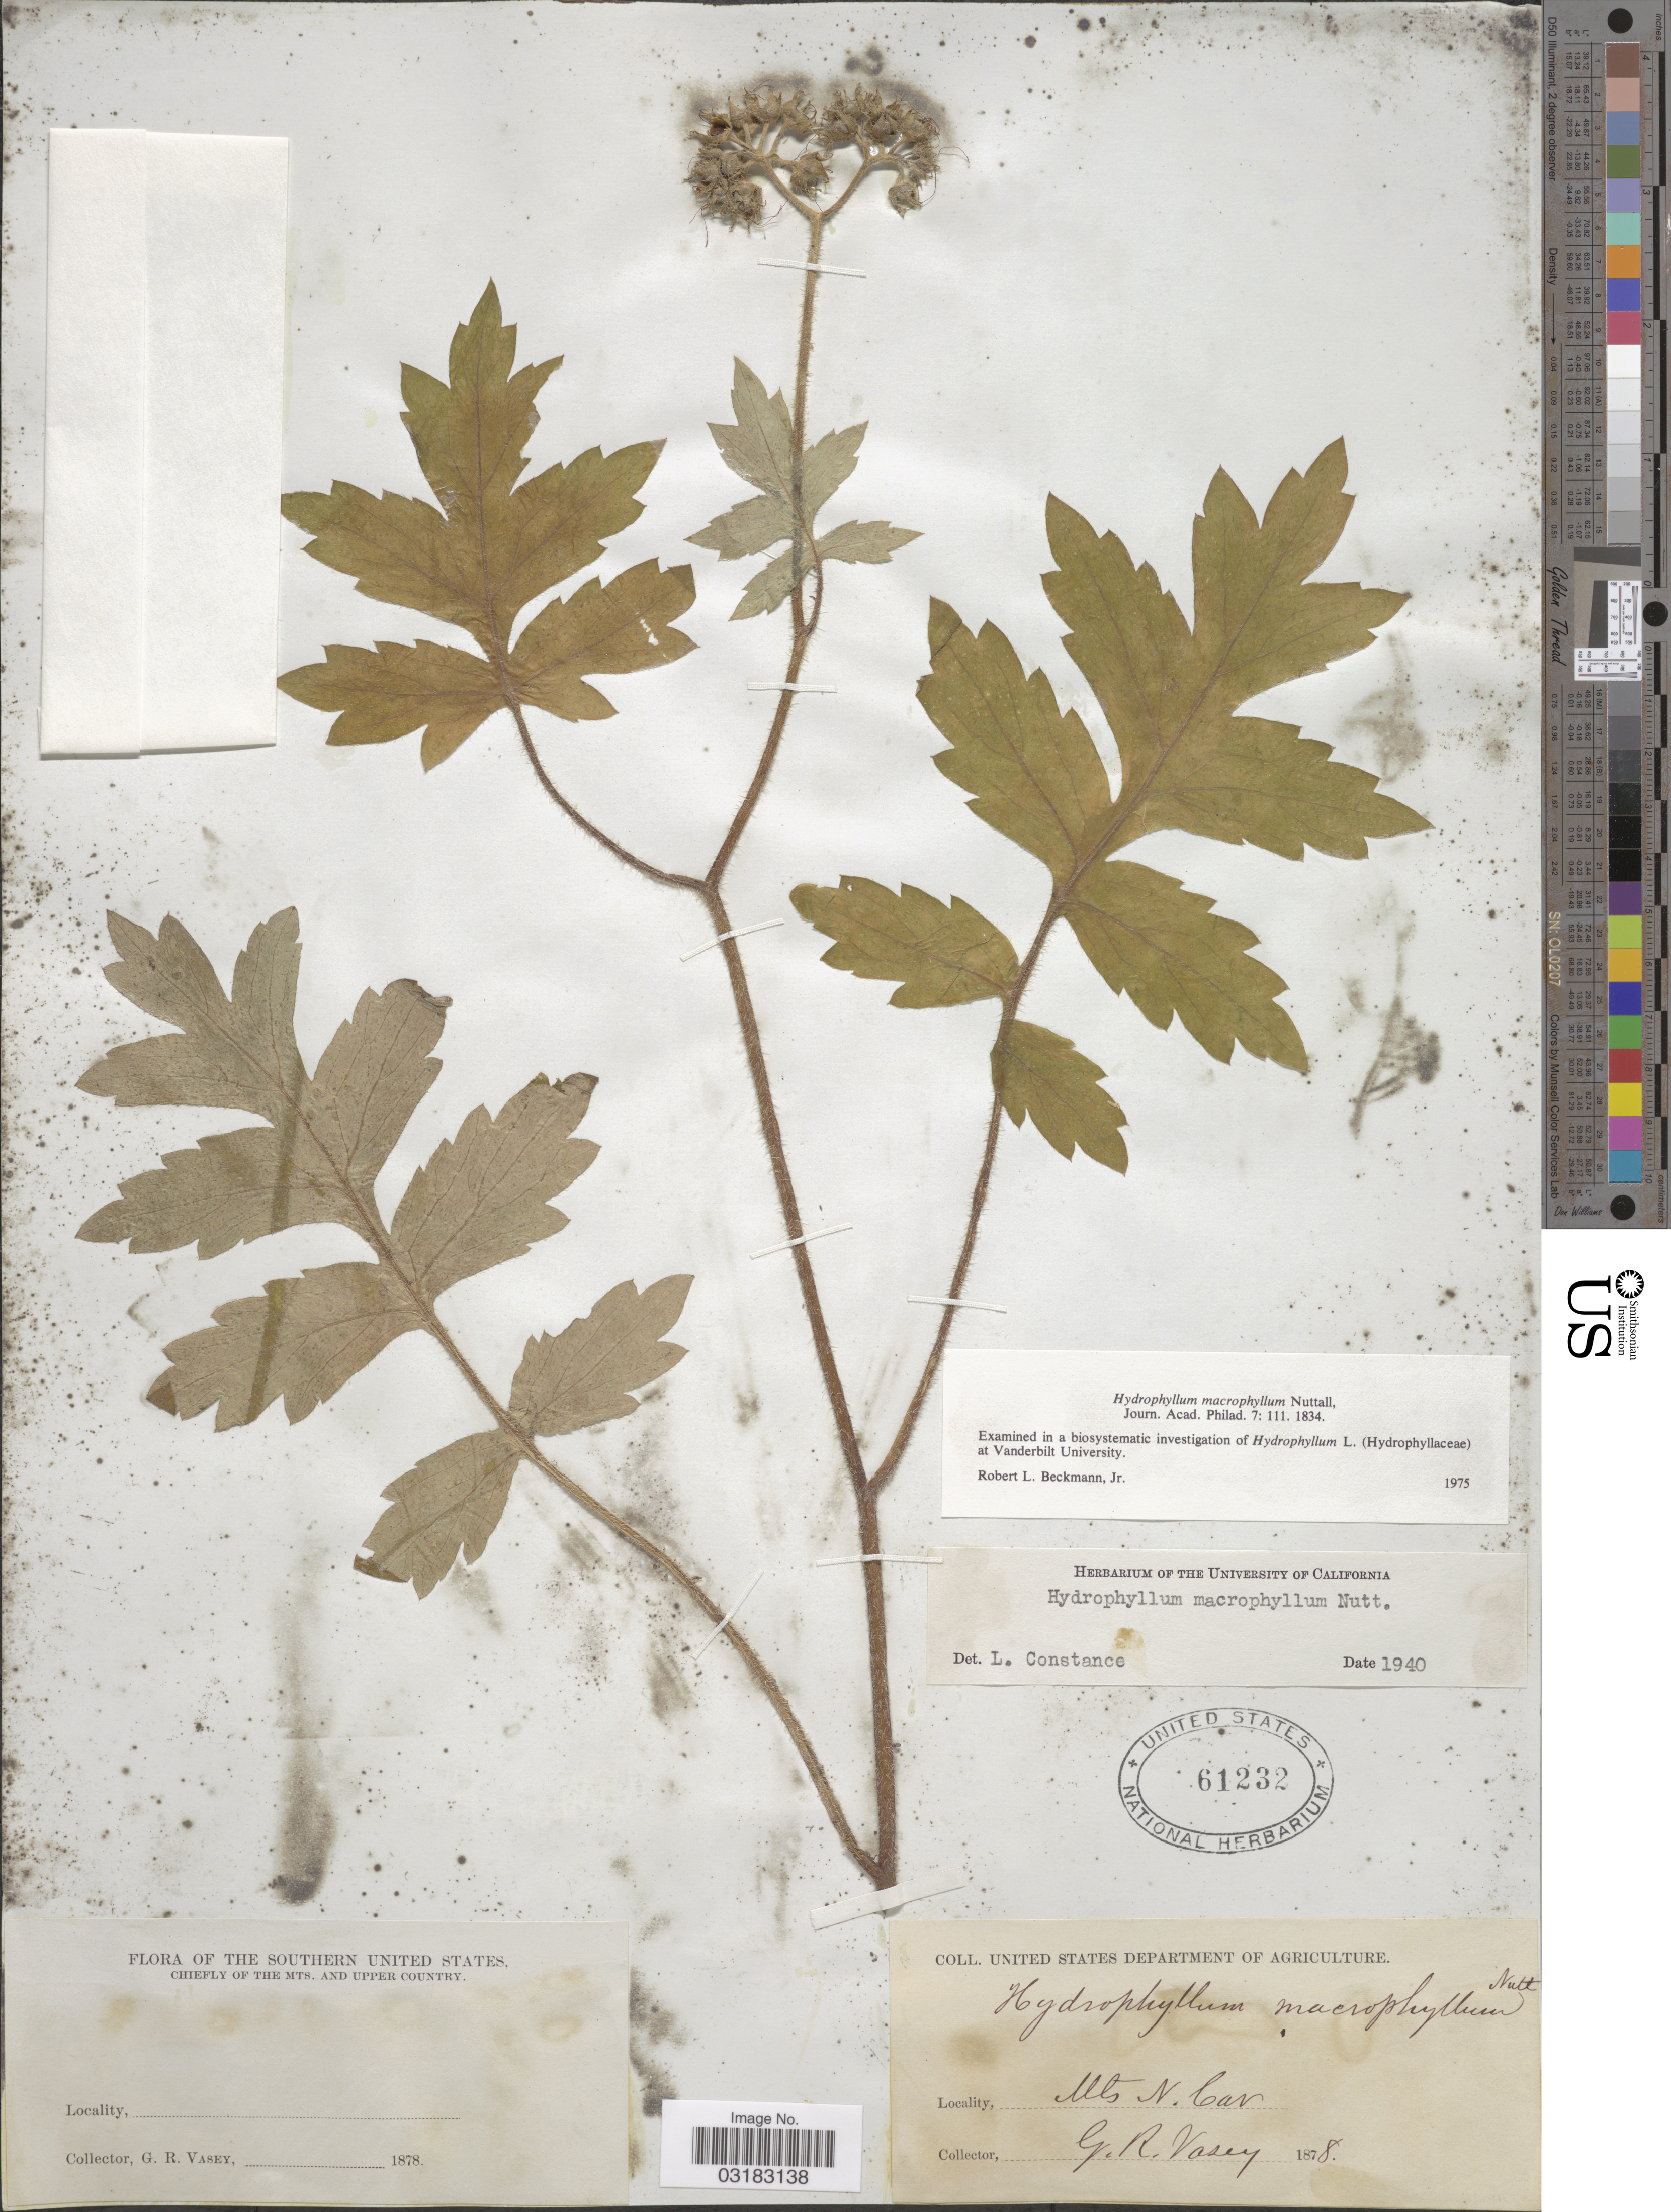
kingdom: Plantae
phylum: Tracheophyta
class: Magnoliopsida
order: Boraginales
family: Hydrophyllaceae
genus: Hydrophyllum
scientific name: Hydrophyllum macrophyllum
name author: Nutt.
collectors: G. R. Vasey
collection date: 1878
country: United States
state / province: North Carolina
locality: The Southern United States. Chiefly on the Mts. and Upper Country. Mts. N. Car.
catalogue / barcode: US 61232